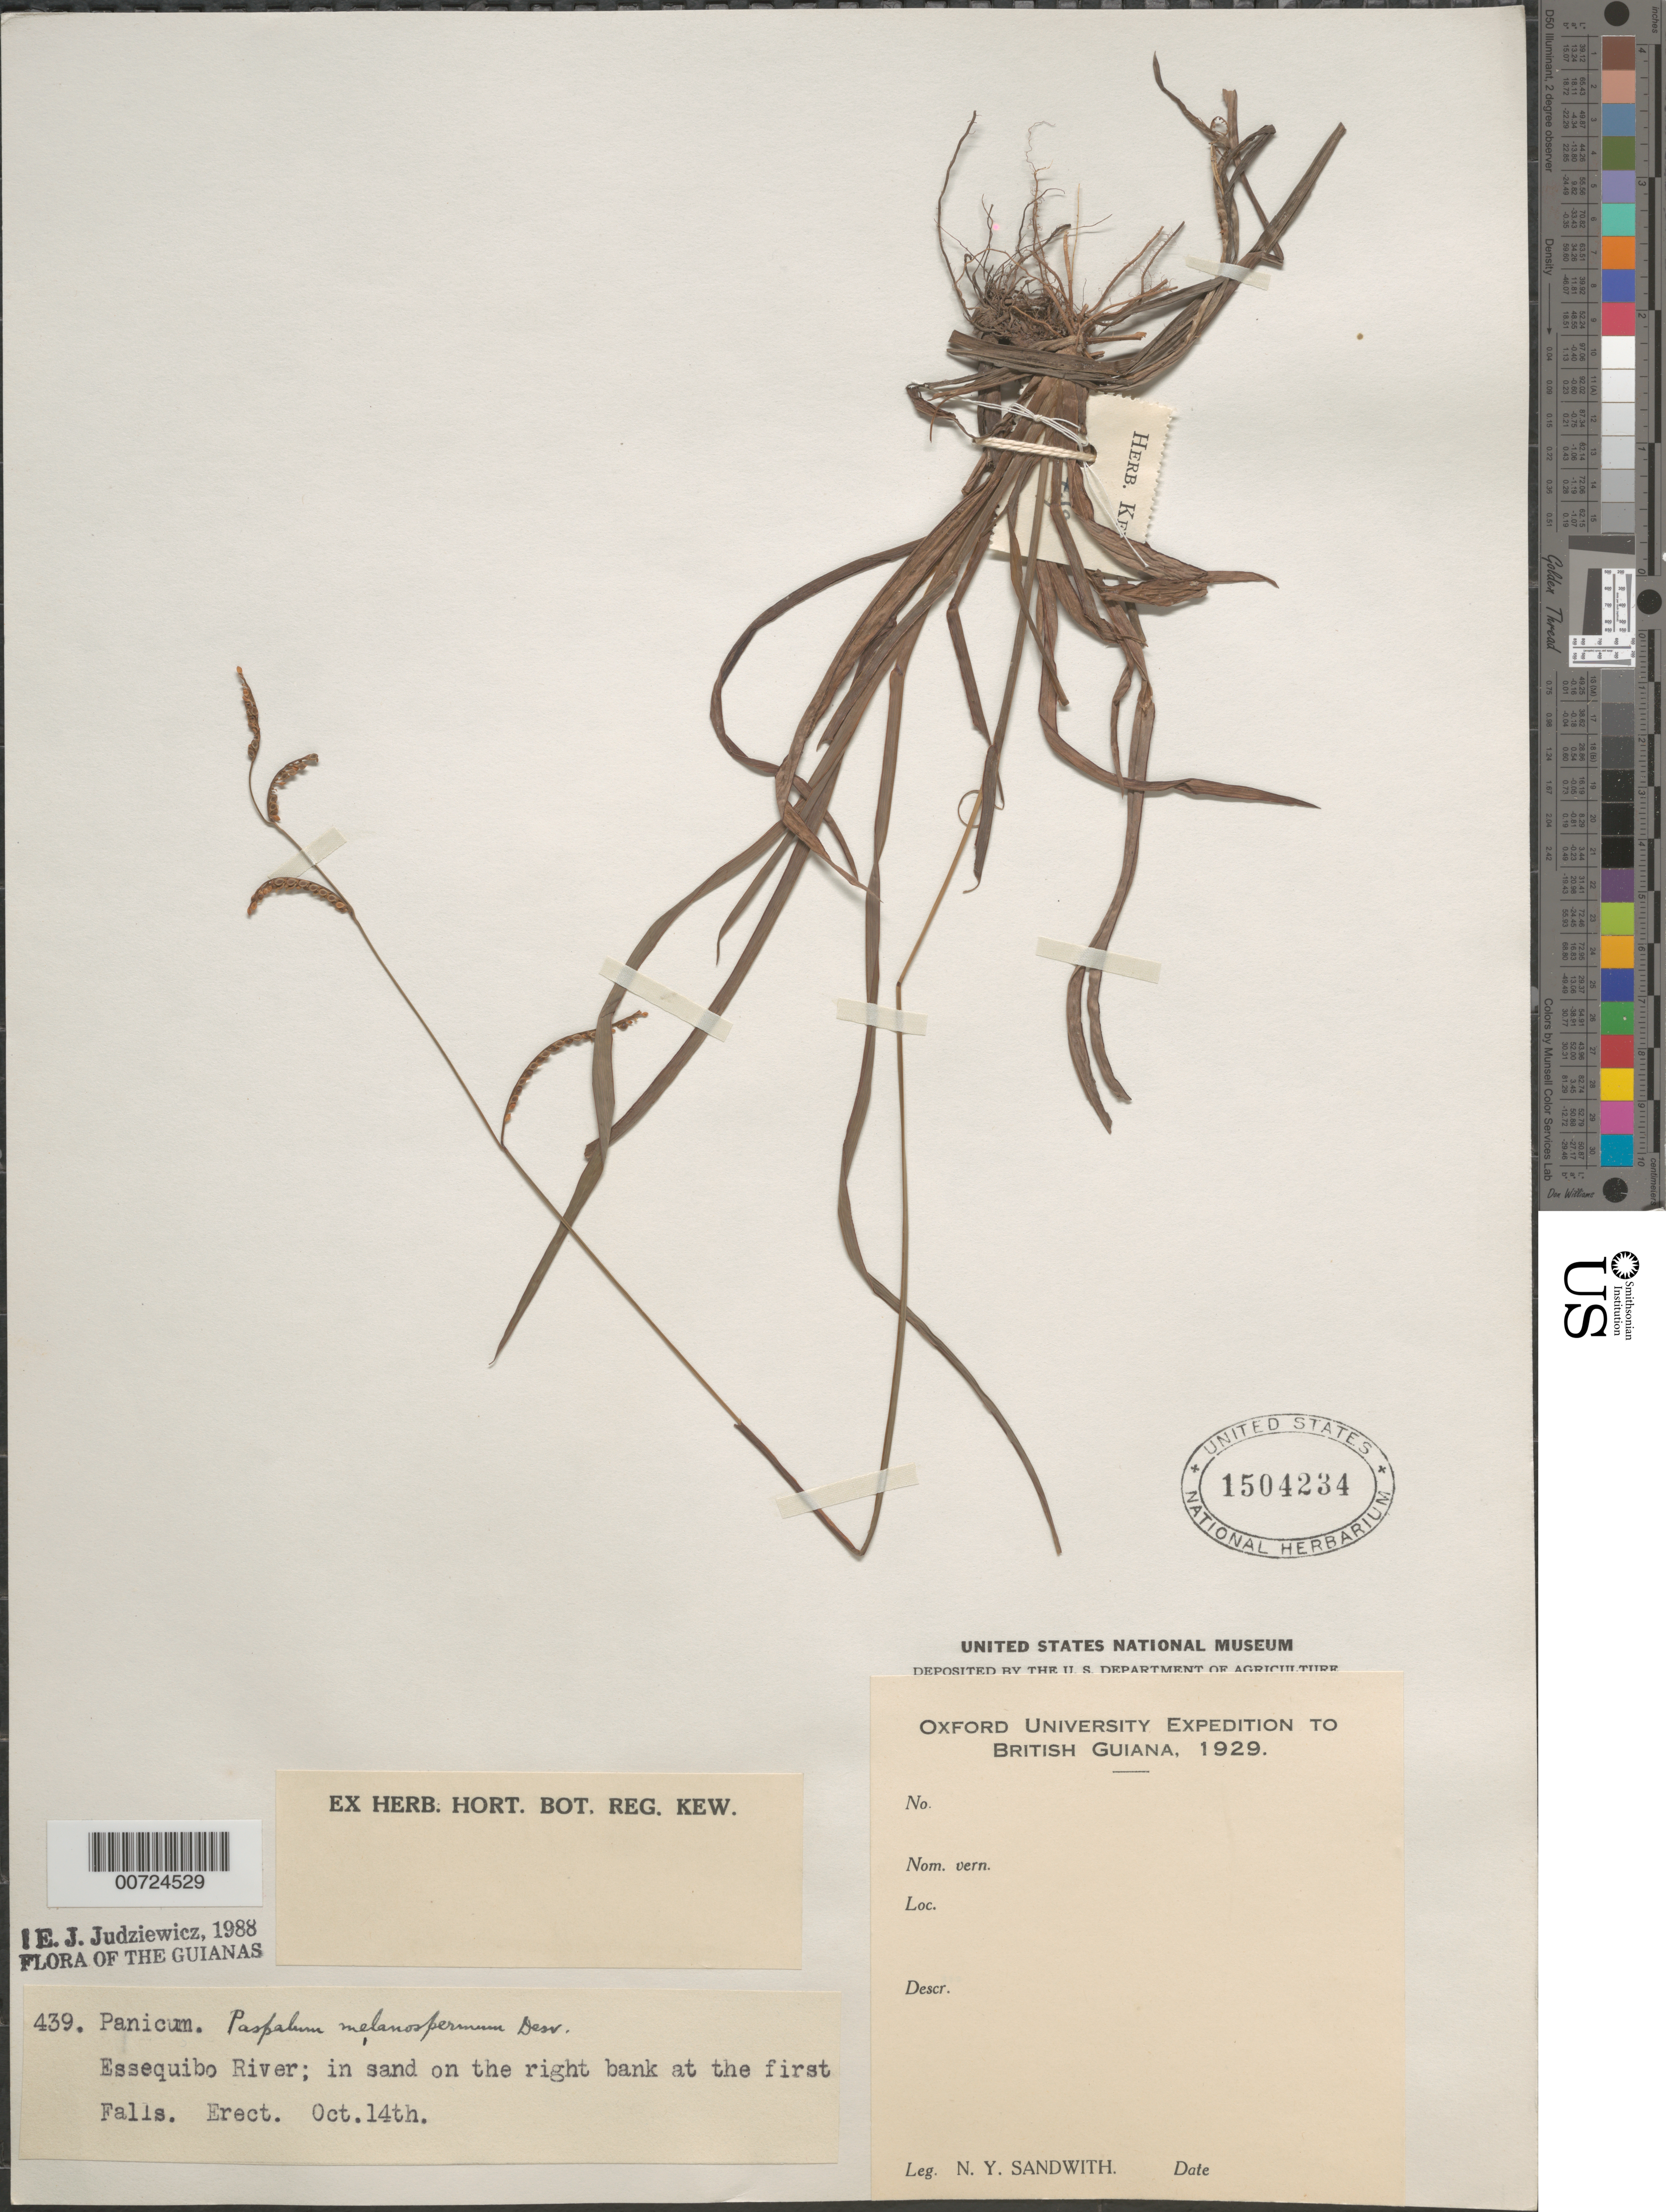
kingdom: Plantae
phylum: Tracheophyta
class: Liliopsida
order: Poales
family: Poaceae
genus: Paspalum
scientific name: Paspalum melanospermum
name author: Desv. ex Poir.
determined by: Judziewicz, E. J.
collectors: N. Y. Sandwith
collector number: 439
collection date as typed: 14-Oct-29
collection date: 1929-10-14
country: Guyana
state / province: U. Demerara-Berbice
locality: Essequibo R., right bank at the first falls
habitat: In sand on bank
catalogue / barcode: US 1504234